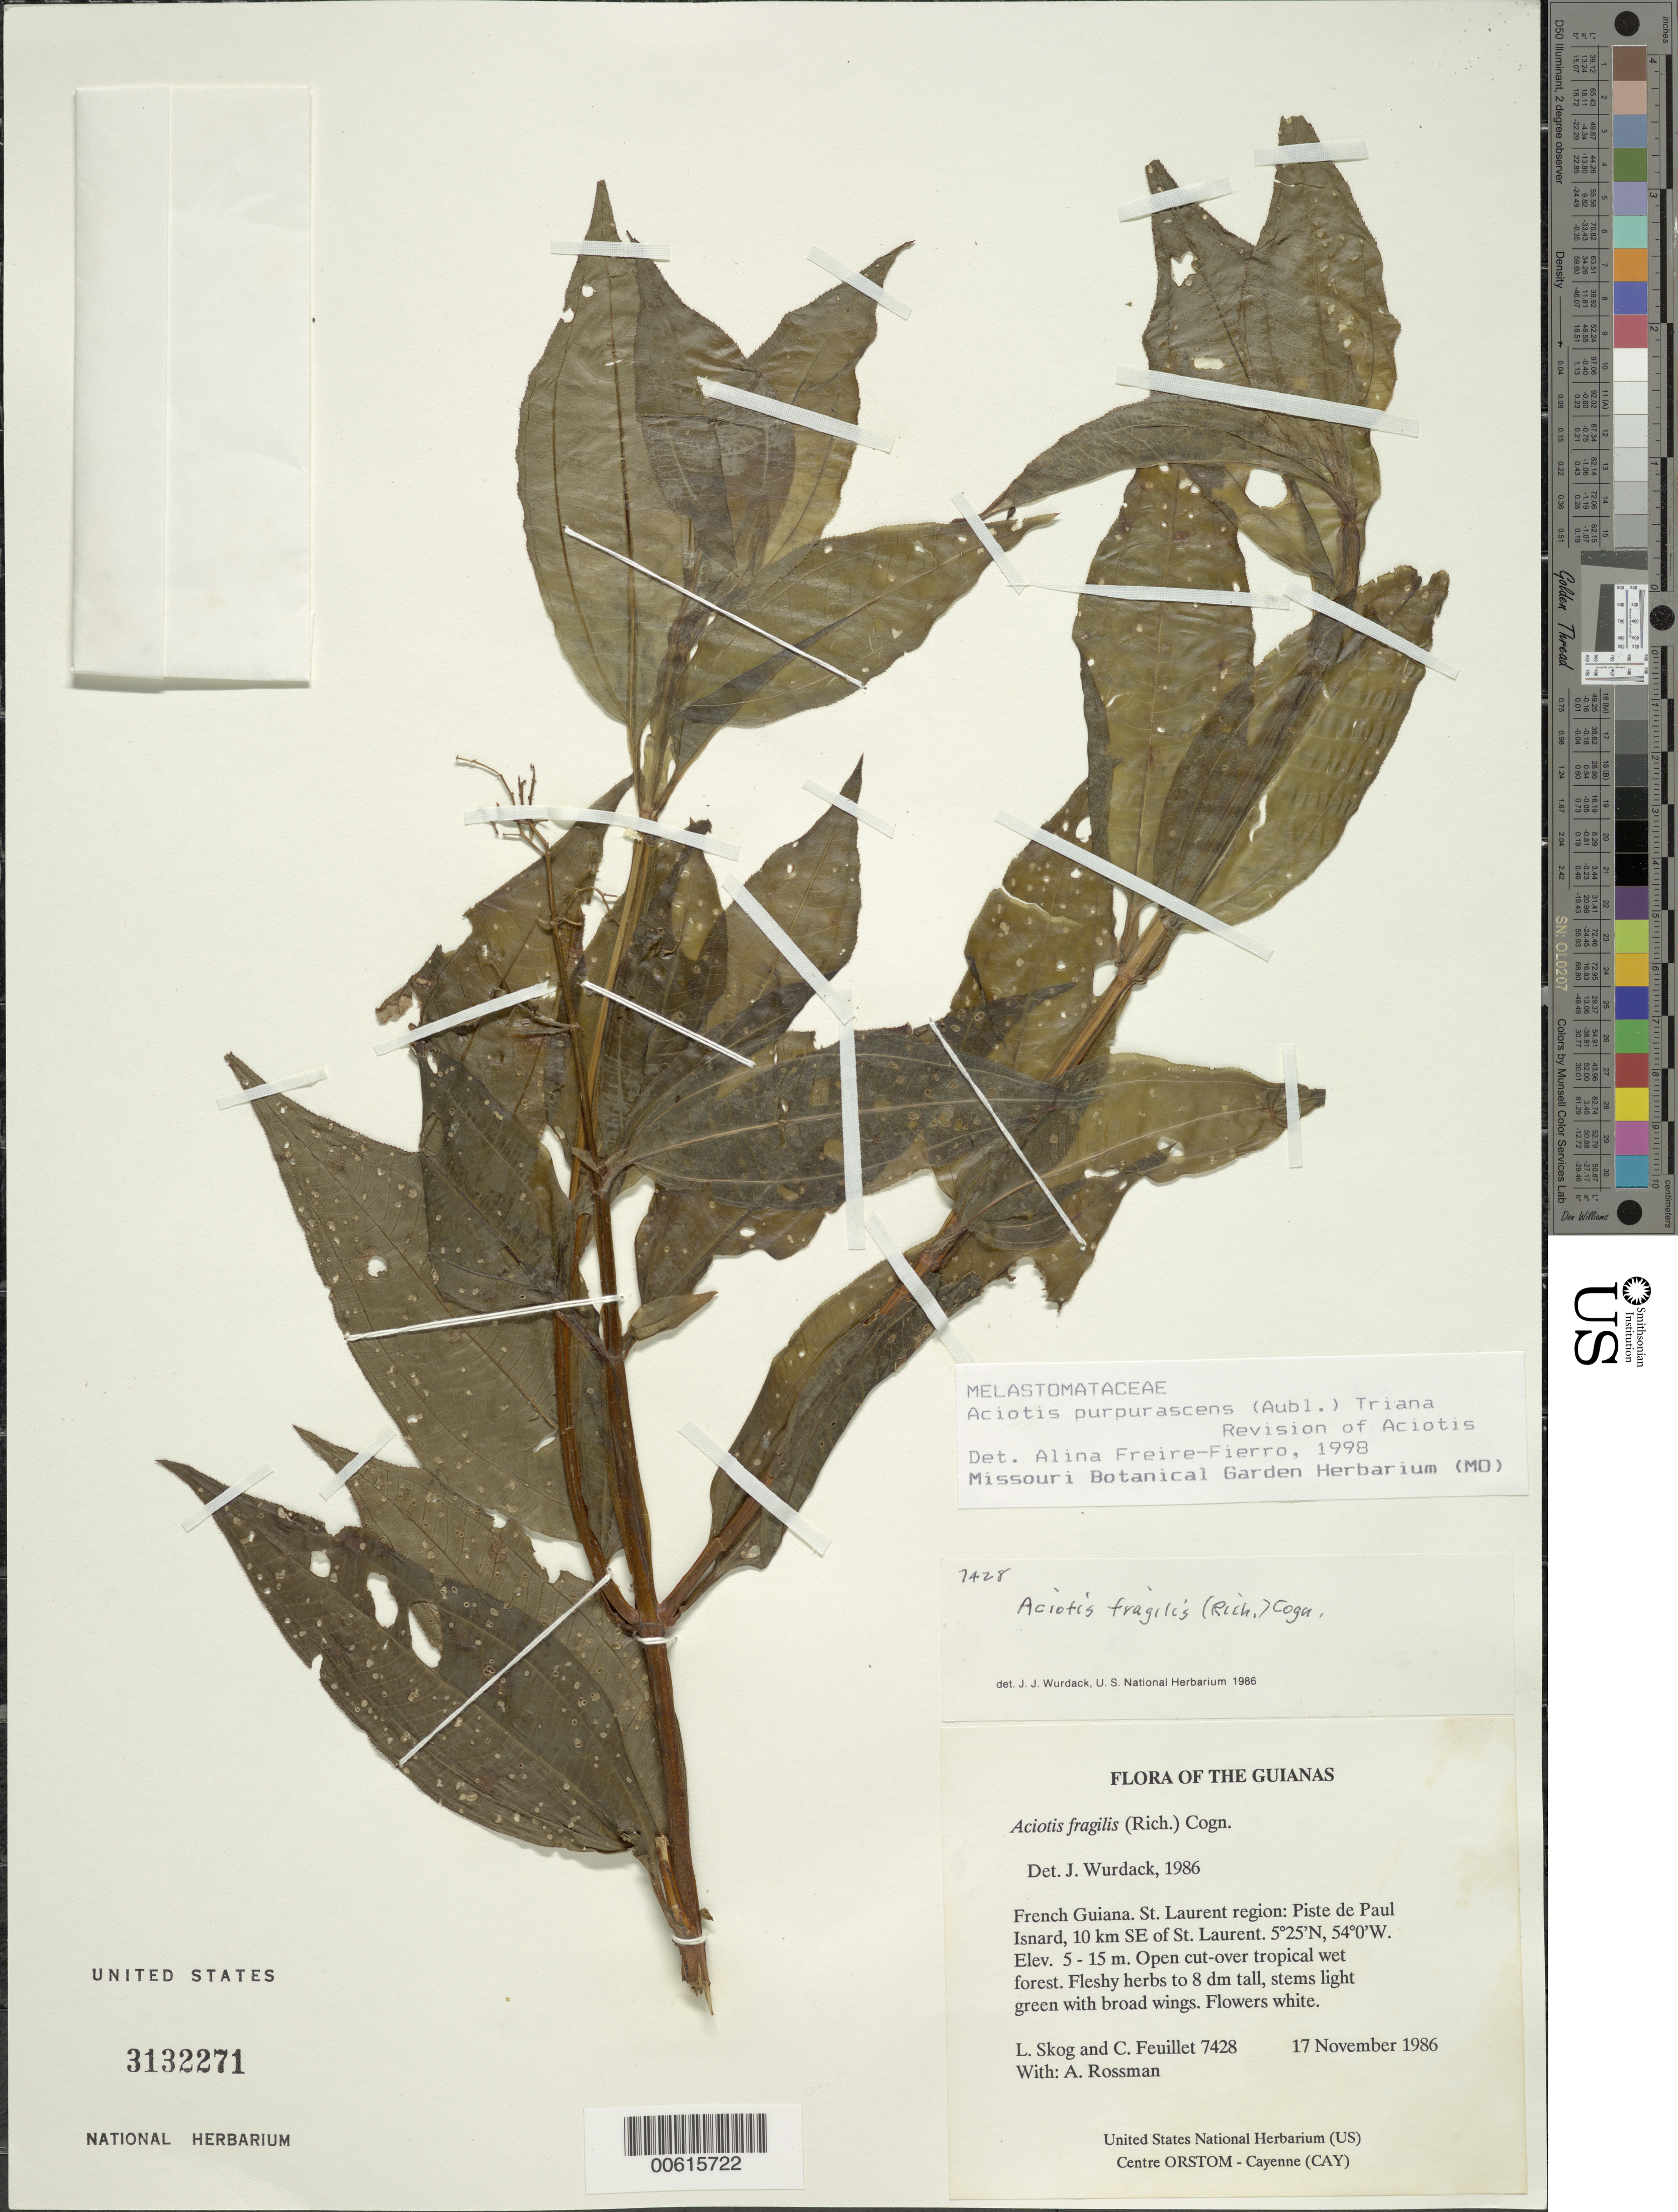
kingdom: Plantae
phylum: Tracheophyta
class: Magnoliopsida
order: Myrtales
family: Melastomataceae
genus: Aciotis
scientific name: Aciotis fragilis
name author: (Rich. ex DC.) Cogn.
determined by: Wurdack, John J., (US), US (UNITED STATES)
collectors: L. E. Skog, C. Feuillet & A. Rossman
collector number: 7428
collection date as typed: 17 November 1986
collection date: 1986-11-17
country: French Guiana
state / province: Saint-Laurent-du-Maroni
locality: Piste de Paul Isnard, 10 km SE of St. Laurent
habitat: Open cut-over tropical wet forest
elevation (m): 5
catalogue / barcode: US 3132271